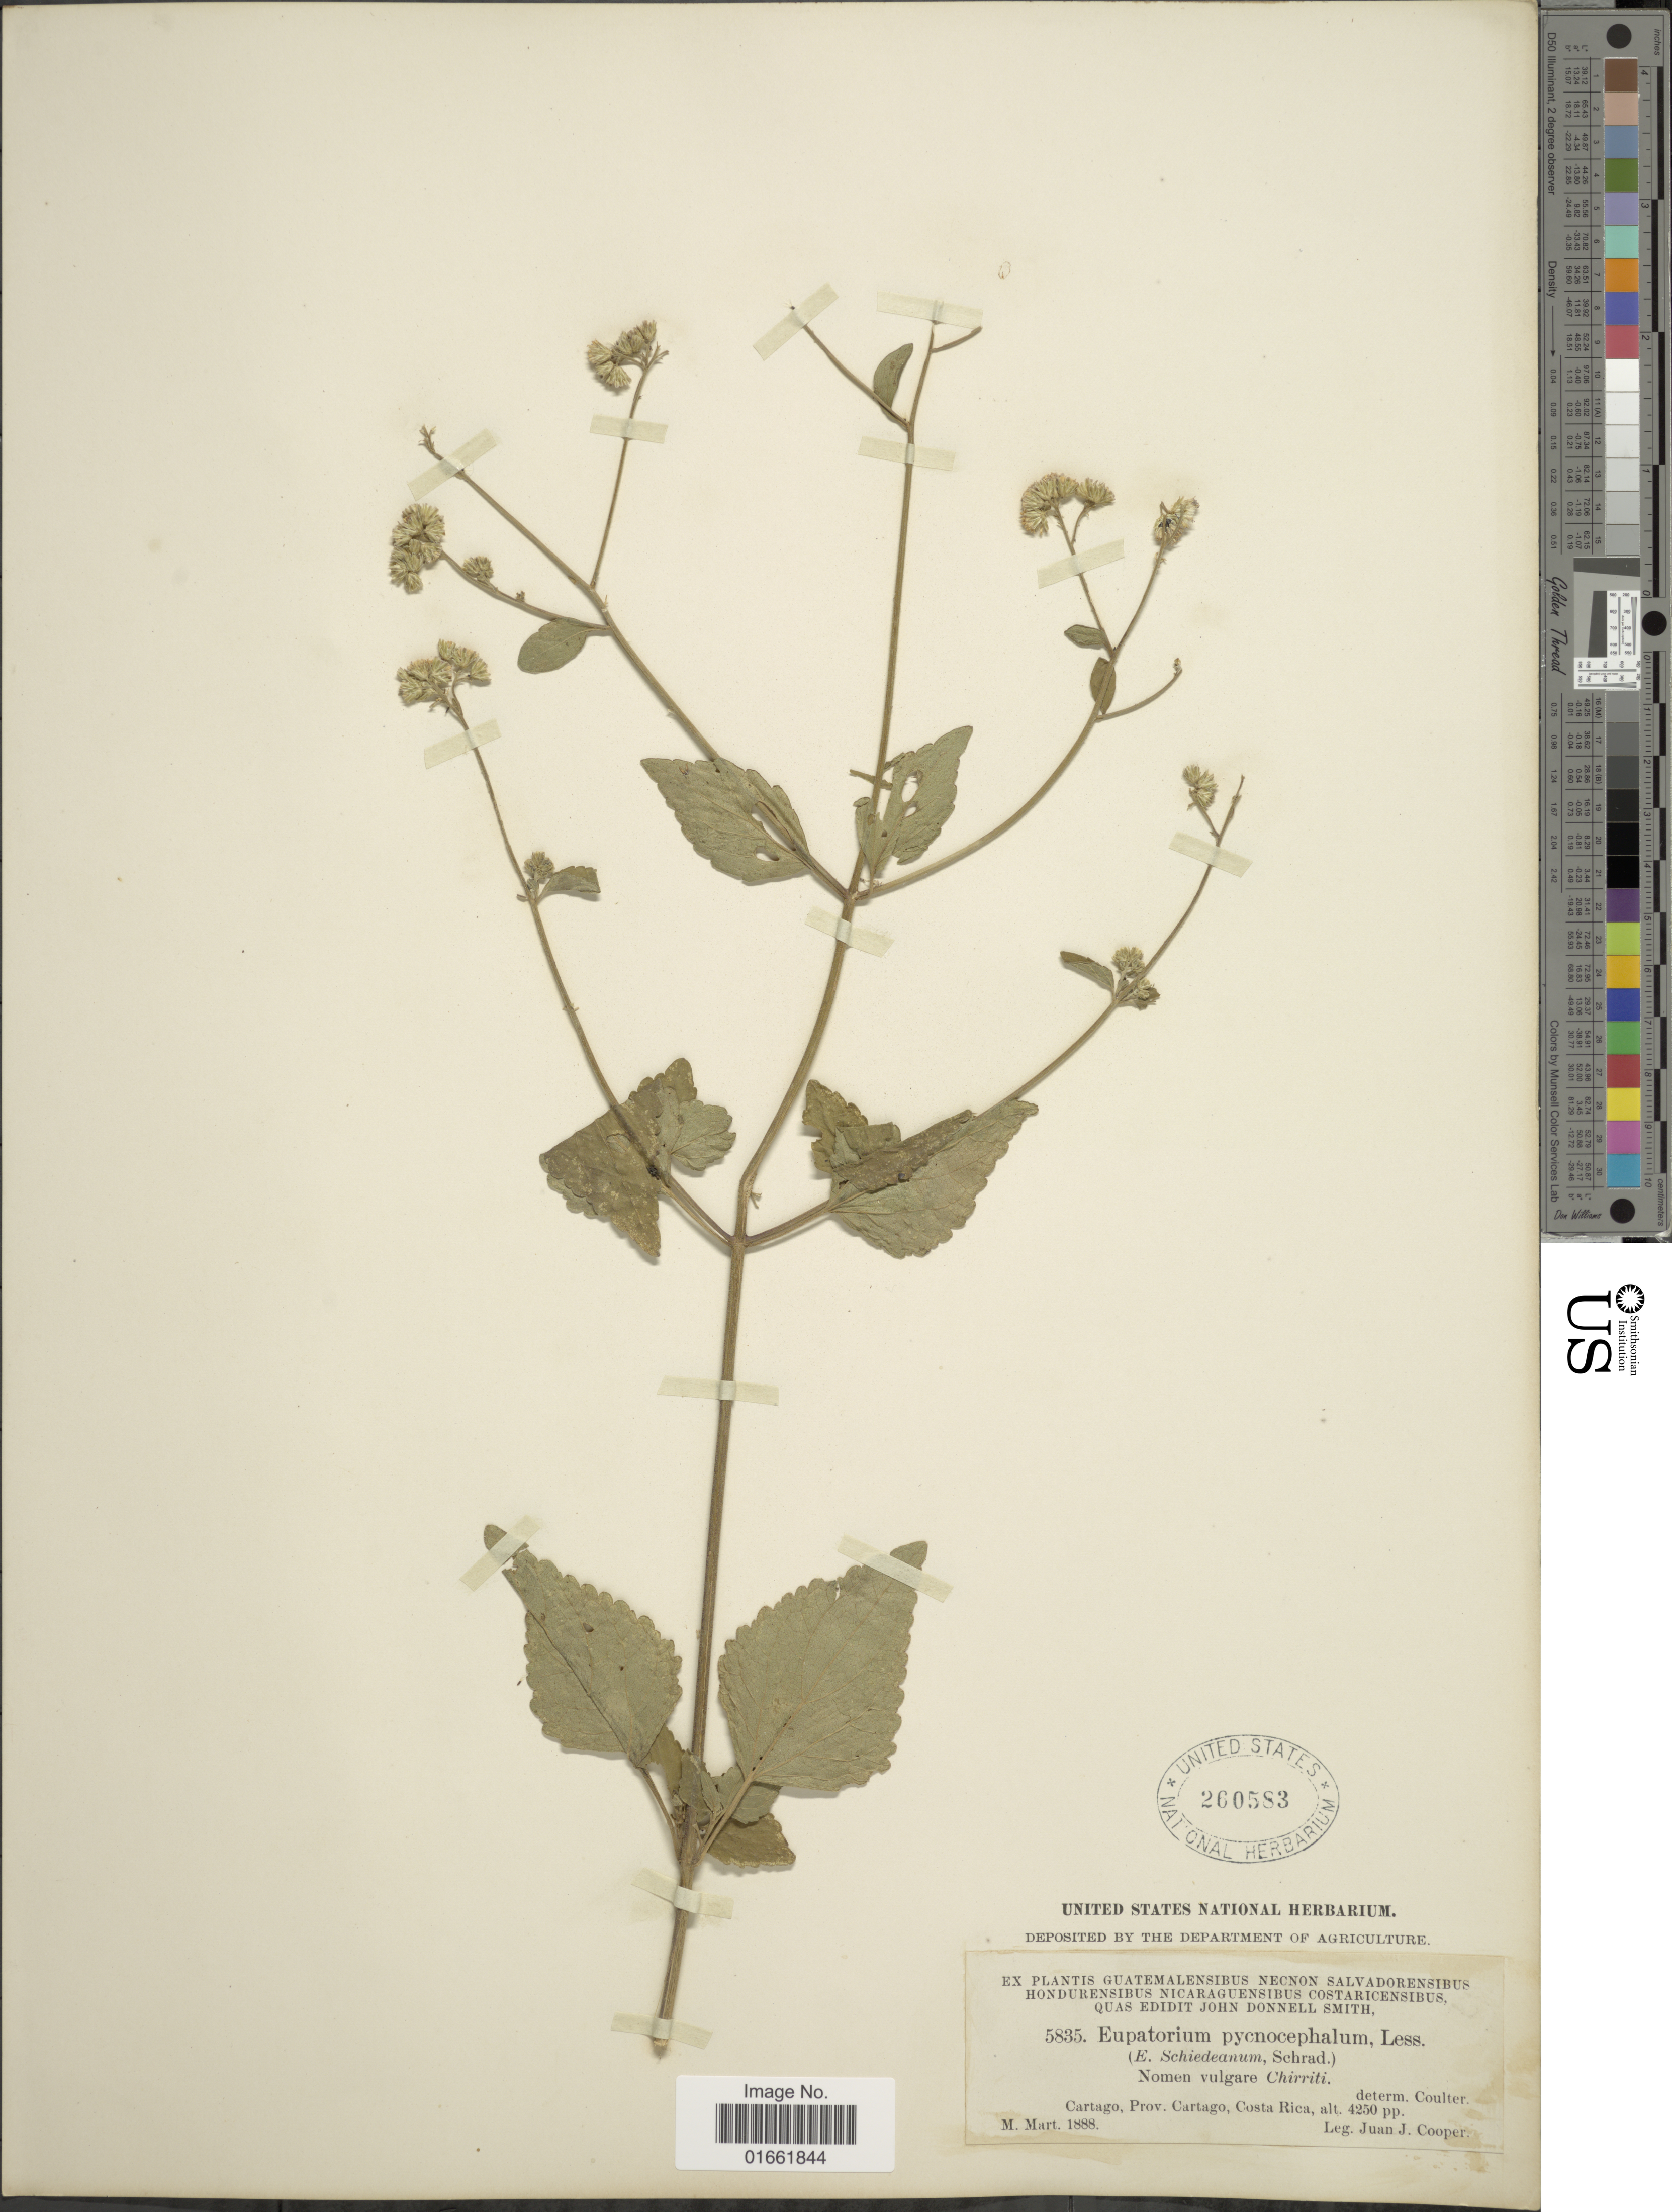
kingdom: Plantae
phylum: Tracheophyta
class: Magnoliopsida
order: Asterales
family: Asteraceae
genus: Fleischmannia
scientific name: Fleischmannia pratensis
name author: (Klatt) R.M. King & H. Rob.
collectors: J. J. Cooper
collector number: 5835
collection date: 1888-03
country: Costa Rica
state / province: Cartago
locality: Cartago, Prov. Cartago, Costa Rica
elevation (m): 1295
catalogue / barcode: US 260583